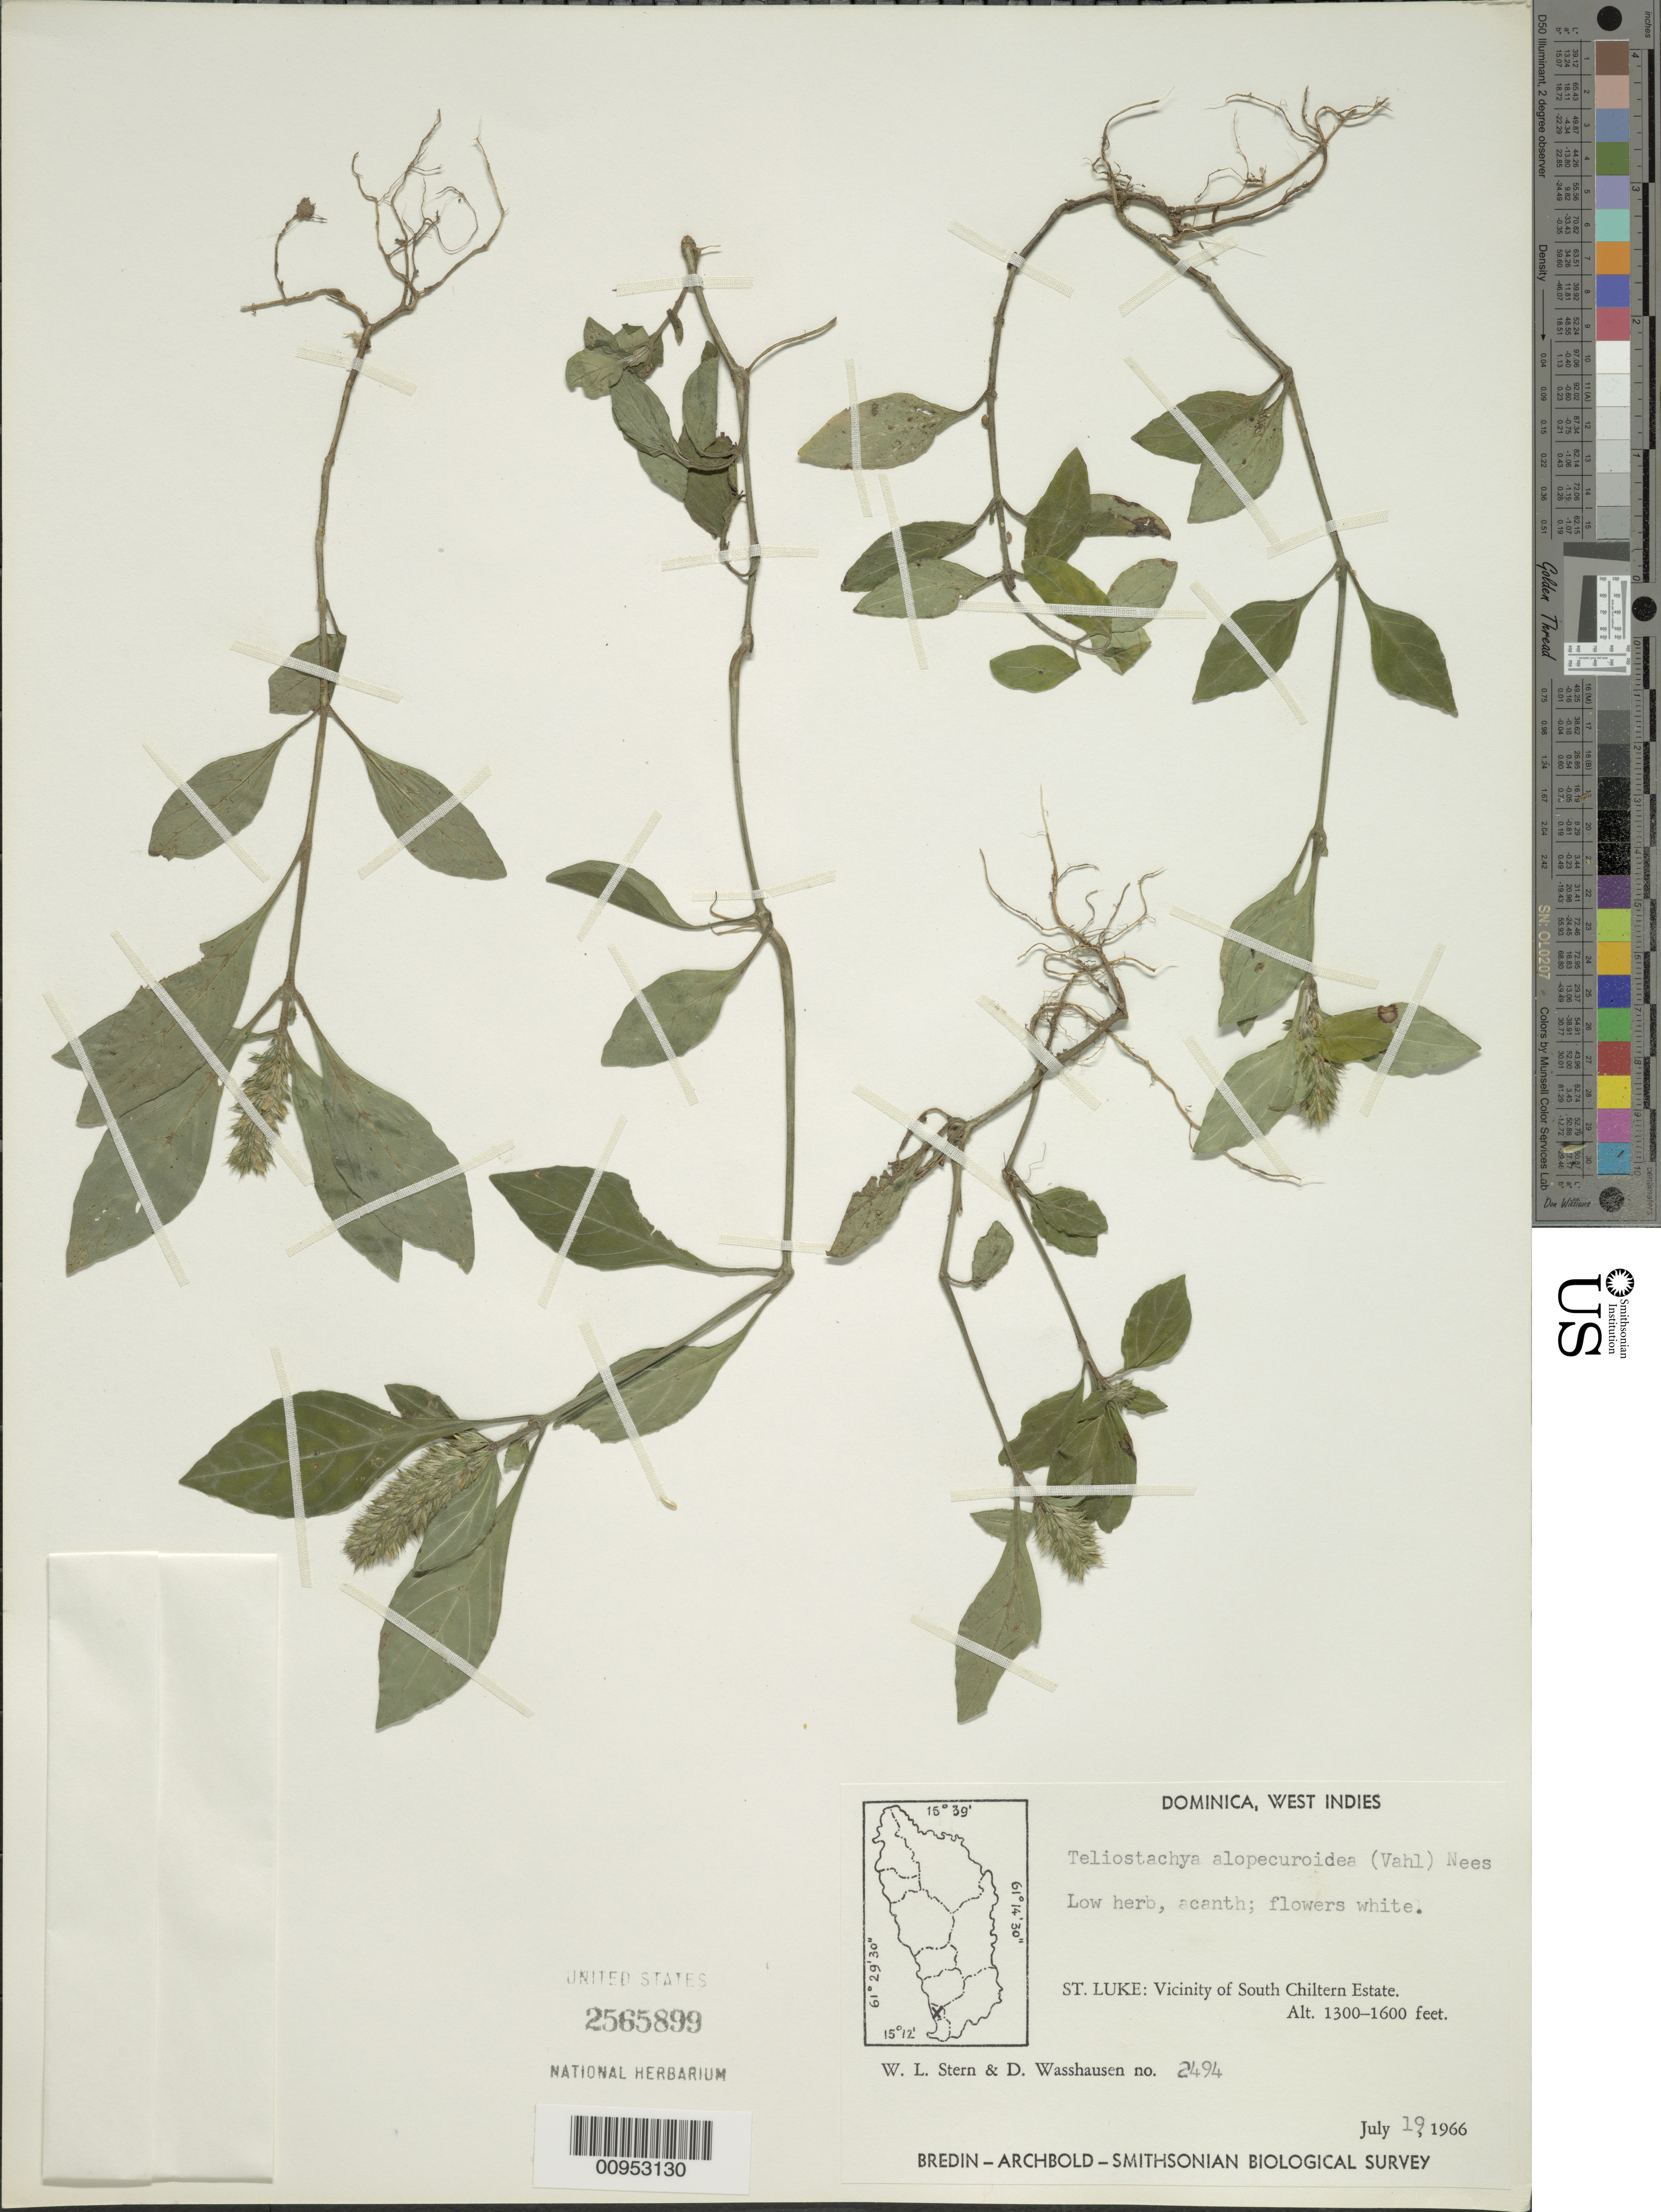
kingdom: Plantae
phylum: Tracheophyta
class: Magnoliopsida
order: Lamiales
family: Acanthaceae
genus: Teliostachya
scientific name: Teliostachya alopecuroidea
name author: (Vahl) Nees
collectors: W. L. Stern & D. C. Wasshausen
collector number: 2494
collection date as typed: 19 Jul 1966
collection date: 1966-07-19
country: Dominica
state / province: St. Luke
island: Dominica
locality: Vicinity of South Chiltern Estate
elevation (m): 396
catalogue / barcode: US 2565899